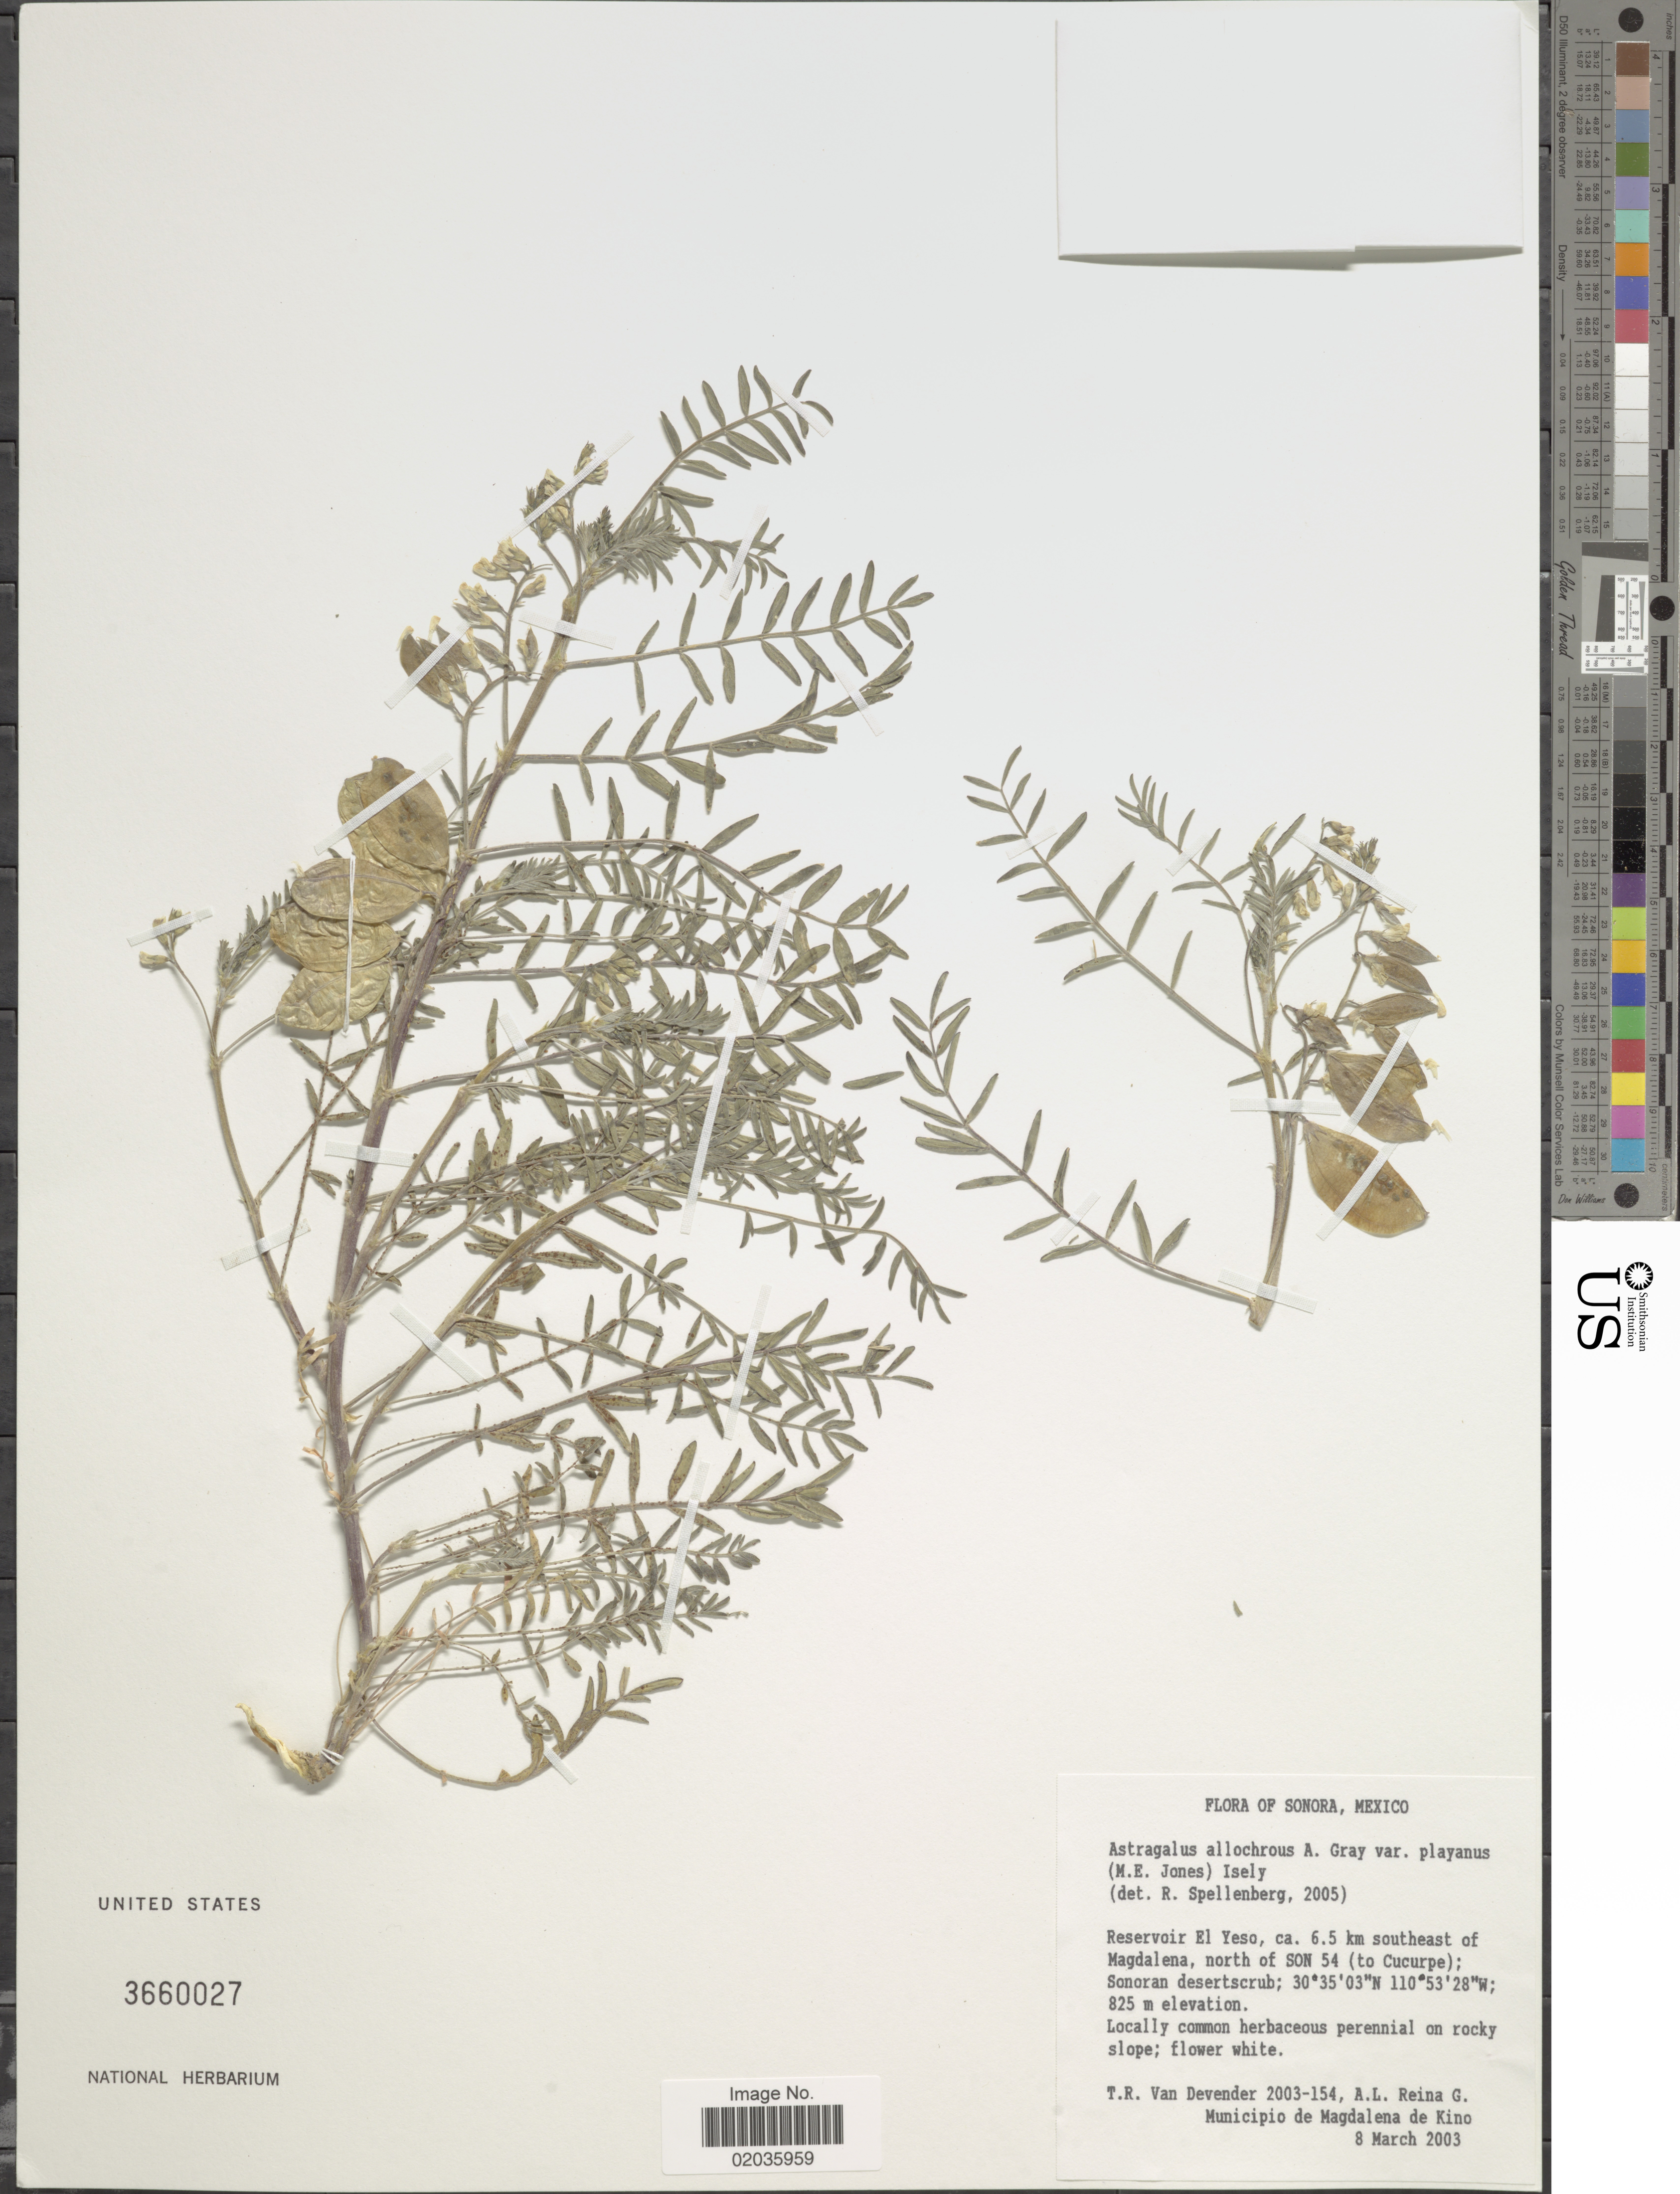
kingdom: Plantae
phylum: Tracheophyta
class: Magnoliopsida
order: Fabales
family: Fabaceae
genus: Astragalus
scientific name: Astragalus allochrous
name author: A. Gray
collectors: T. R. Van Devender & A. L. Reina G.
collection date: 2003-03-08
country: Mexico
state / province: Sonora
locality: Sonora, Mexico, Reservoir El Yeso, ca. 6.5 km southeast of Magdalena, North of Son 54 (to Cucurpe); Sonoran desertsrub.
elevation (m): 825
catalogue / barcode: US 3660027